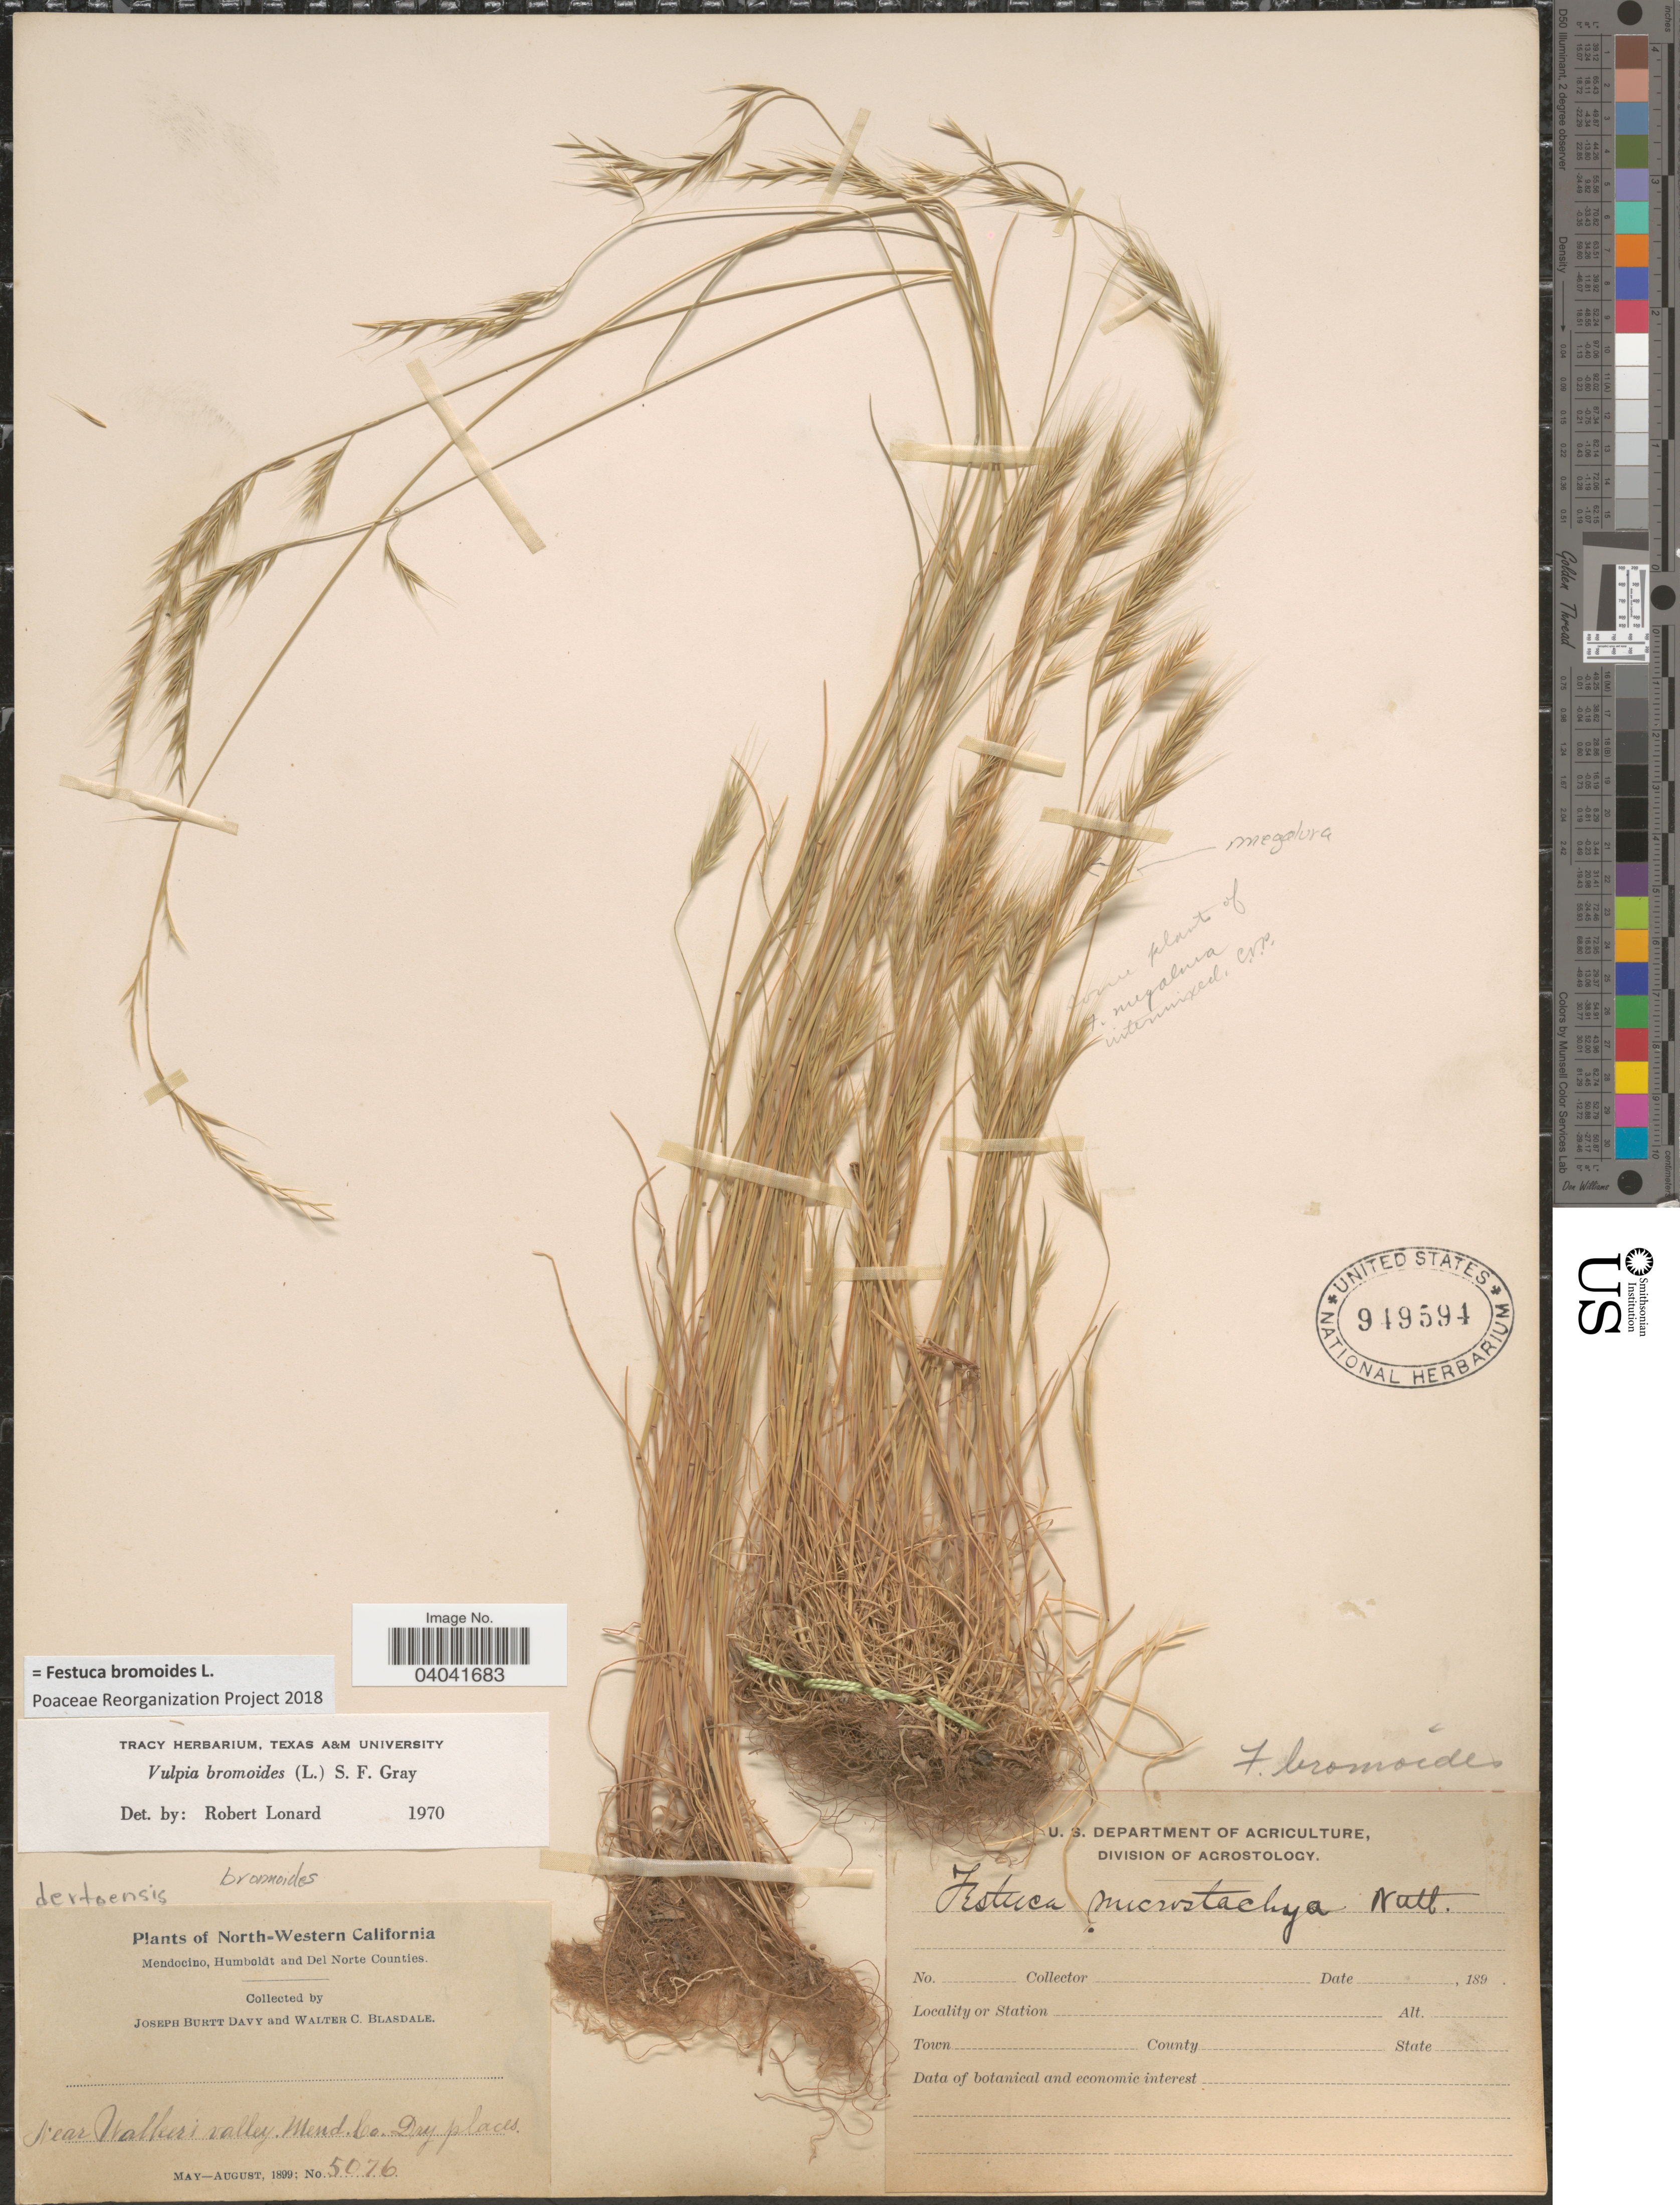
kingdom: Plantae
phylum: Tracheophyta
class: Liliopsida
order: Poales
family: Poaceae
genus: Festuca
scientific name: Festuca bromoides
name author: L.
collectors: J. Burtt Davy & W. Blasdale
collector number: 5076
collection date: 1899-05/1899-08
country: United States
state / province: California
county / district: Mendocino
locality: North-Western California. Near Walker's valley. Mendocino Co.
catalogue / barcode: US 949594